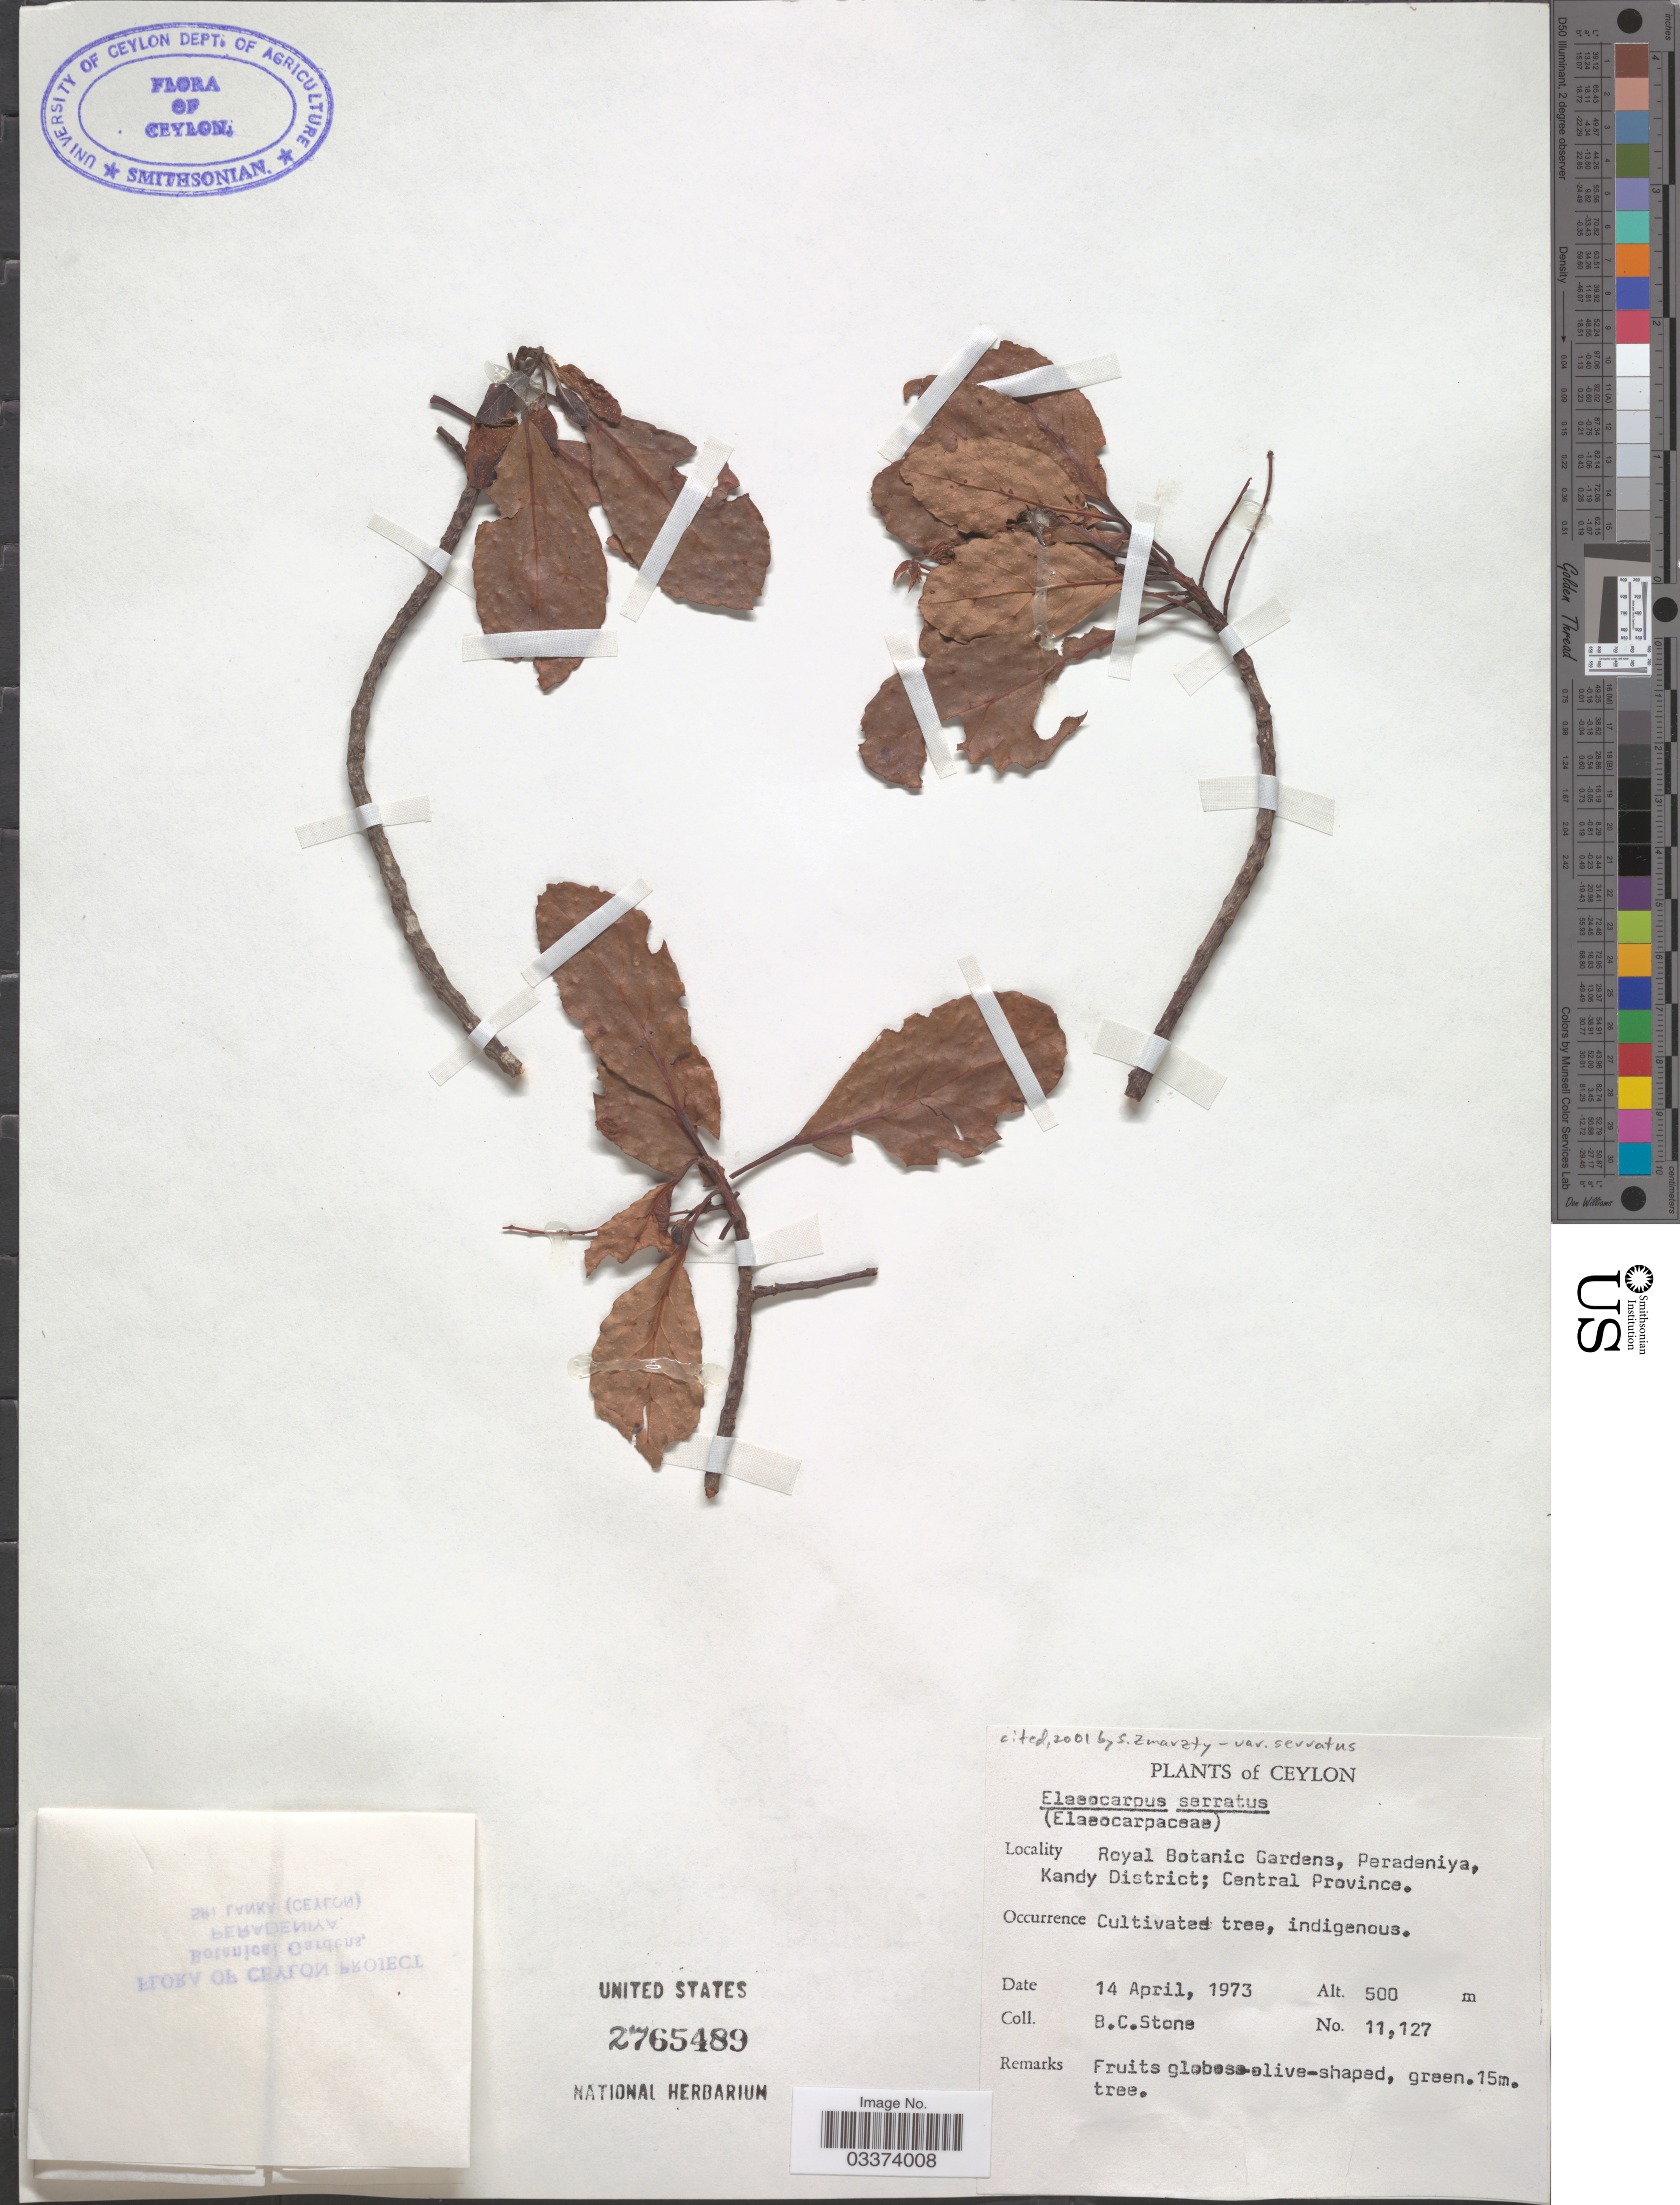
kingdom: Plantae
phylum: Tracheophyta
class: Magnoliopsida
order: Oxalidales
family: Elaeocarpaceae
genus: Elaeocarpus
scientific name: Elaeocarpus serratus var. serratus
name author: L.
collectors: B. C. Stone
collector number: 11127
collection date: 1973-04-14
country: Sri Lanka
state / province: Central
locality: Ceylon. Royal Botanic Gardens, Peradeniya, Kandy District.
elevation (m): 500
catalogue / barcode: US 2765489